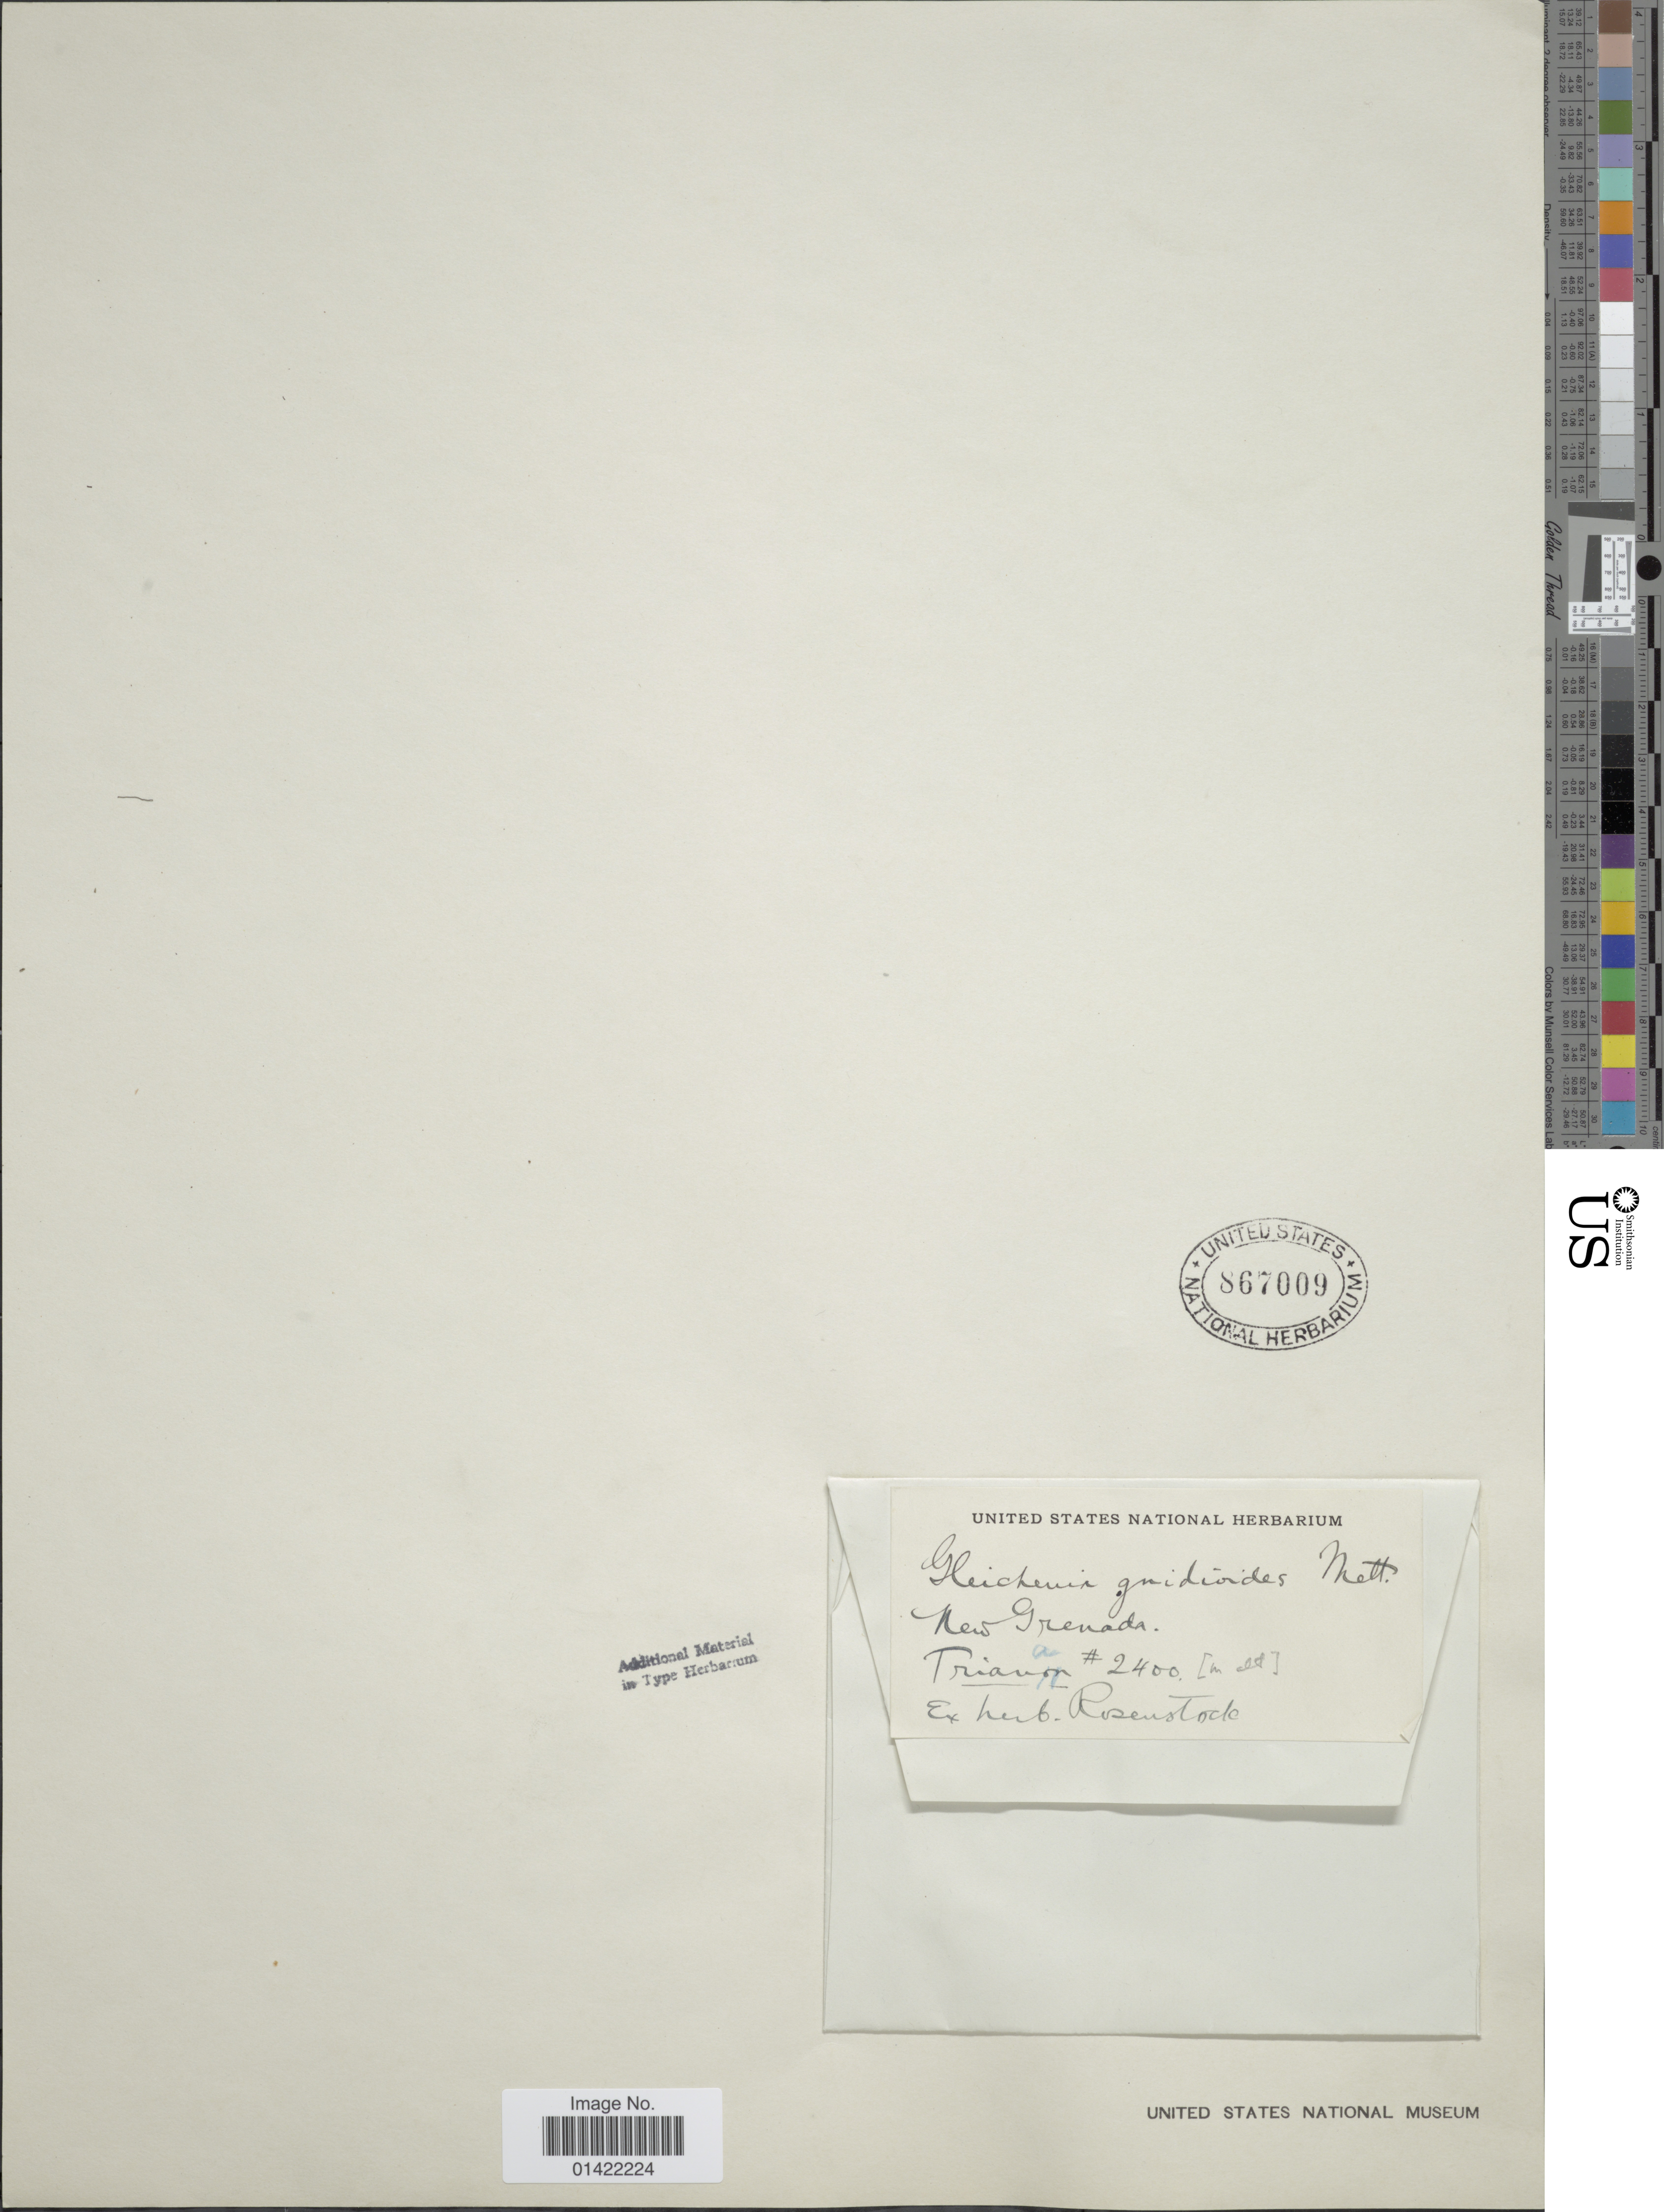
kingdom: Plantae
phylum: Tracheophyta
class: Polypodiopsida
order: Gleicheniales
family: Gleicheniaceae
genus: Sticherus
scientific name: Sticherus gnidioides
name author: (Mett.) Nakai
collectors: Triana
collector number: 2400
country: Colombia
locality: New Grenada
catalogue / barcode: US 867009